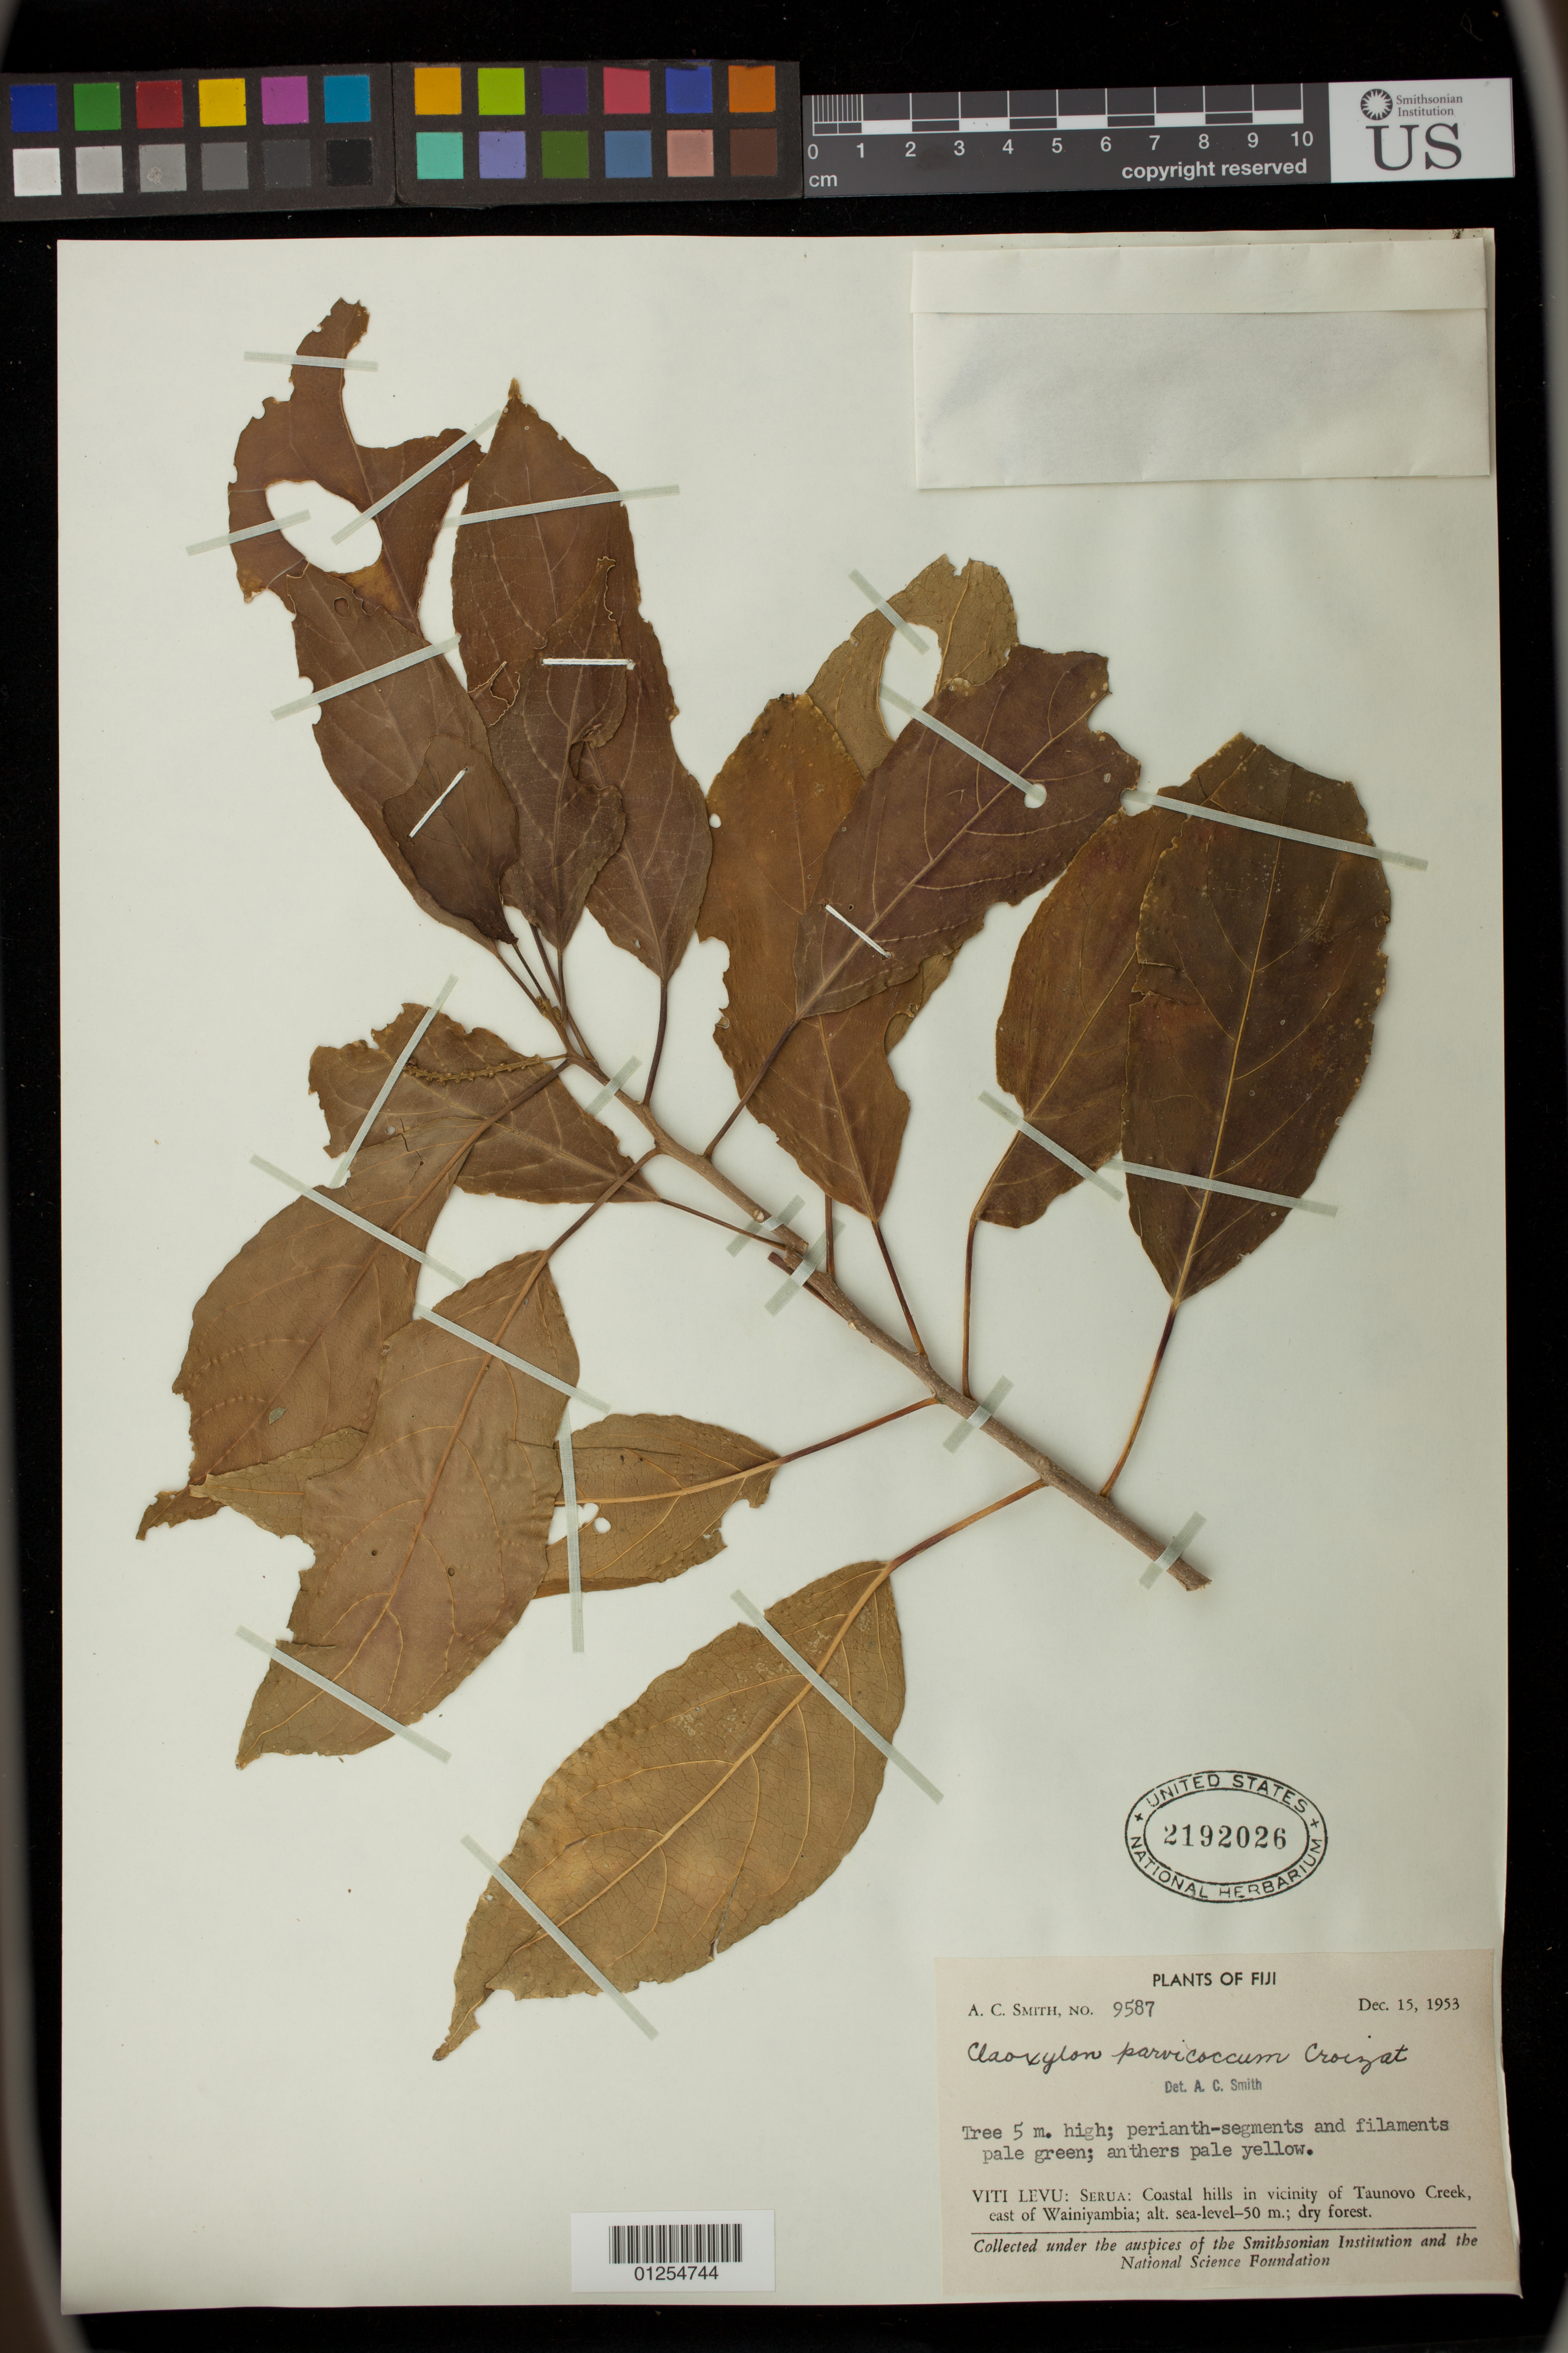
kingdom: Plantae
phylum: Tracheophyta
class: Magnoliopsida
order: Malpighiales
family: Euphorbiaceae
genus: Claoxylon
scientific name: Claoxylon parvicoccum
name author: Croizat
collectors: A. C. Smith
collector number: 9587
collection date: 1953-12-15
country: Fiji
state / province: Central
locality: Coastal hills in vicinity of Taunovo Creek, east of Wainiyambia. Island of Viti Levu. Town of Serua.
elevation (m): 0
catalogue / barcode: US 2192026